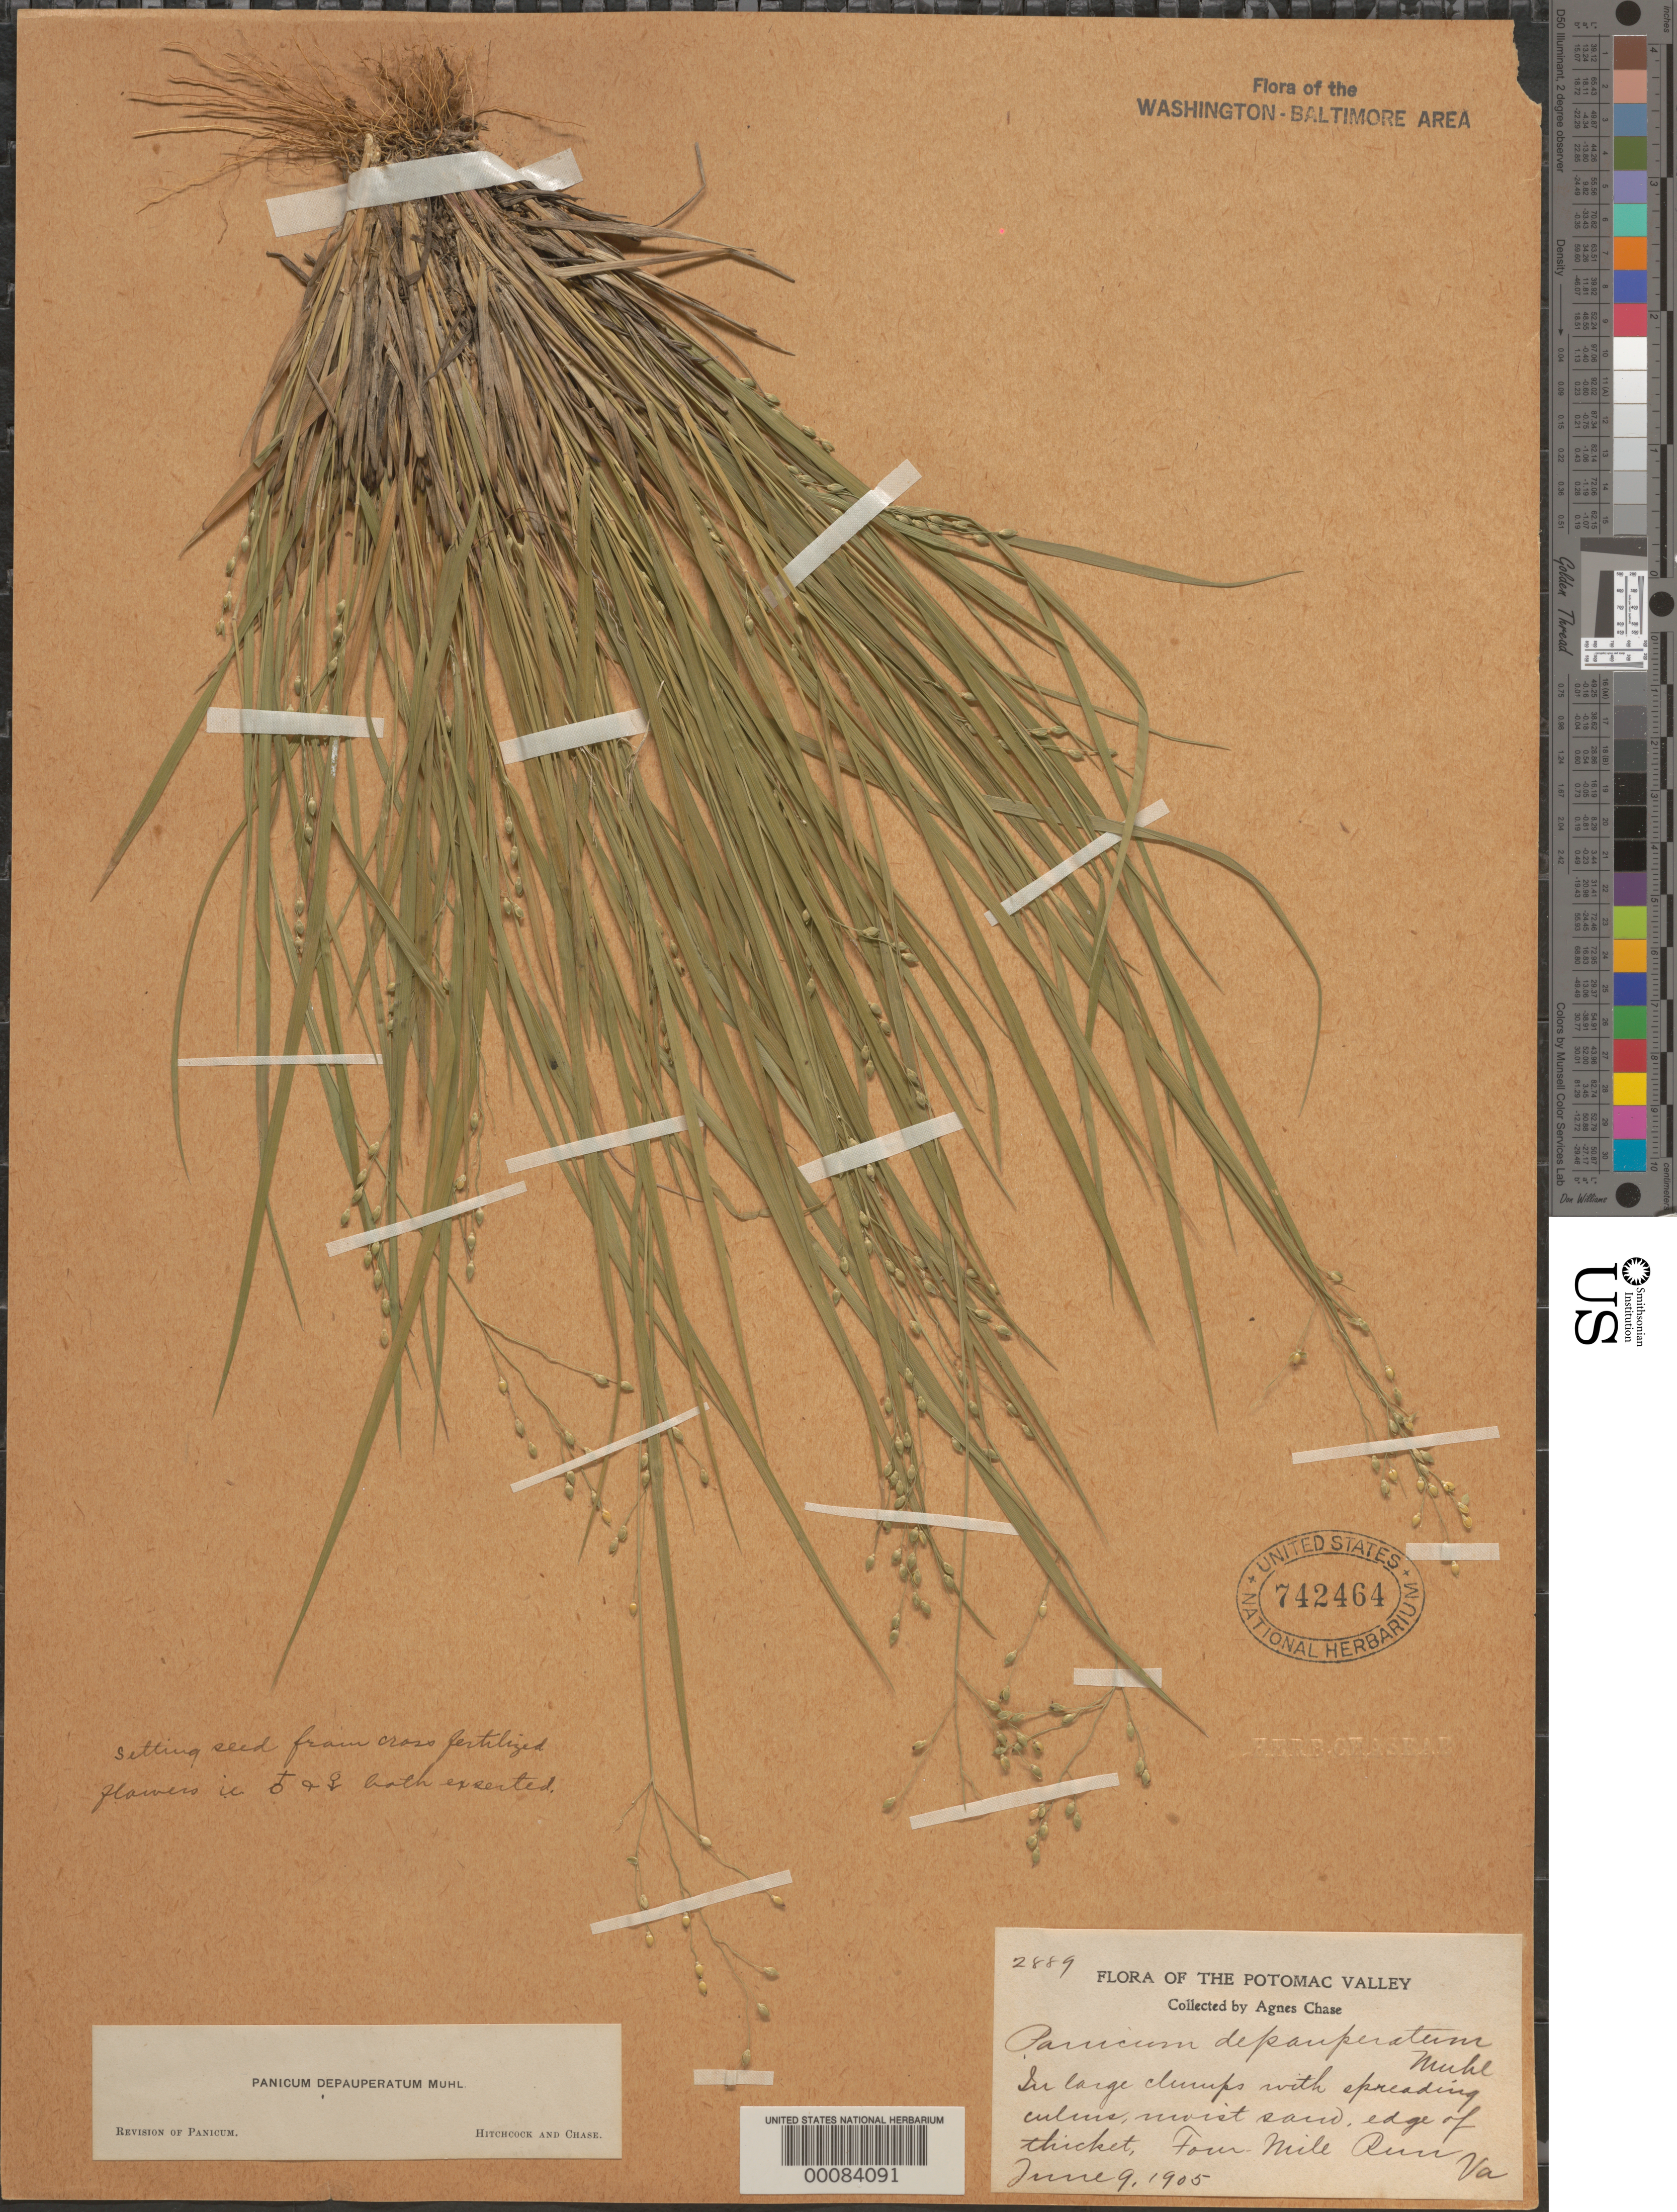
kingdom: Plantae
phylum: Tracheophyta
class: Liliopsida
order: Poales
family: Poaceae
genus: Dichanthelium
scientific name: Dichanthelium depauperatum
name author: (Muhl.) Gould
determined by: Hitchcock, A. S.; Chase, [M.] A.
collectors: A. Chase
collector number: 2889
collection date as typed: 09 Jun 1905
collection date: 1905-06-09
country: United States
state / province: Virginia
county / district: Arlington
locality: Four Mile Run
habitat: Moist sand, edge of thicket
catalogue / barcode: US 742464